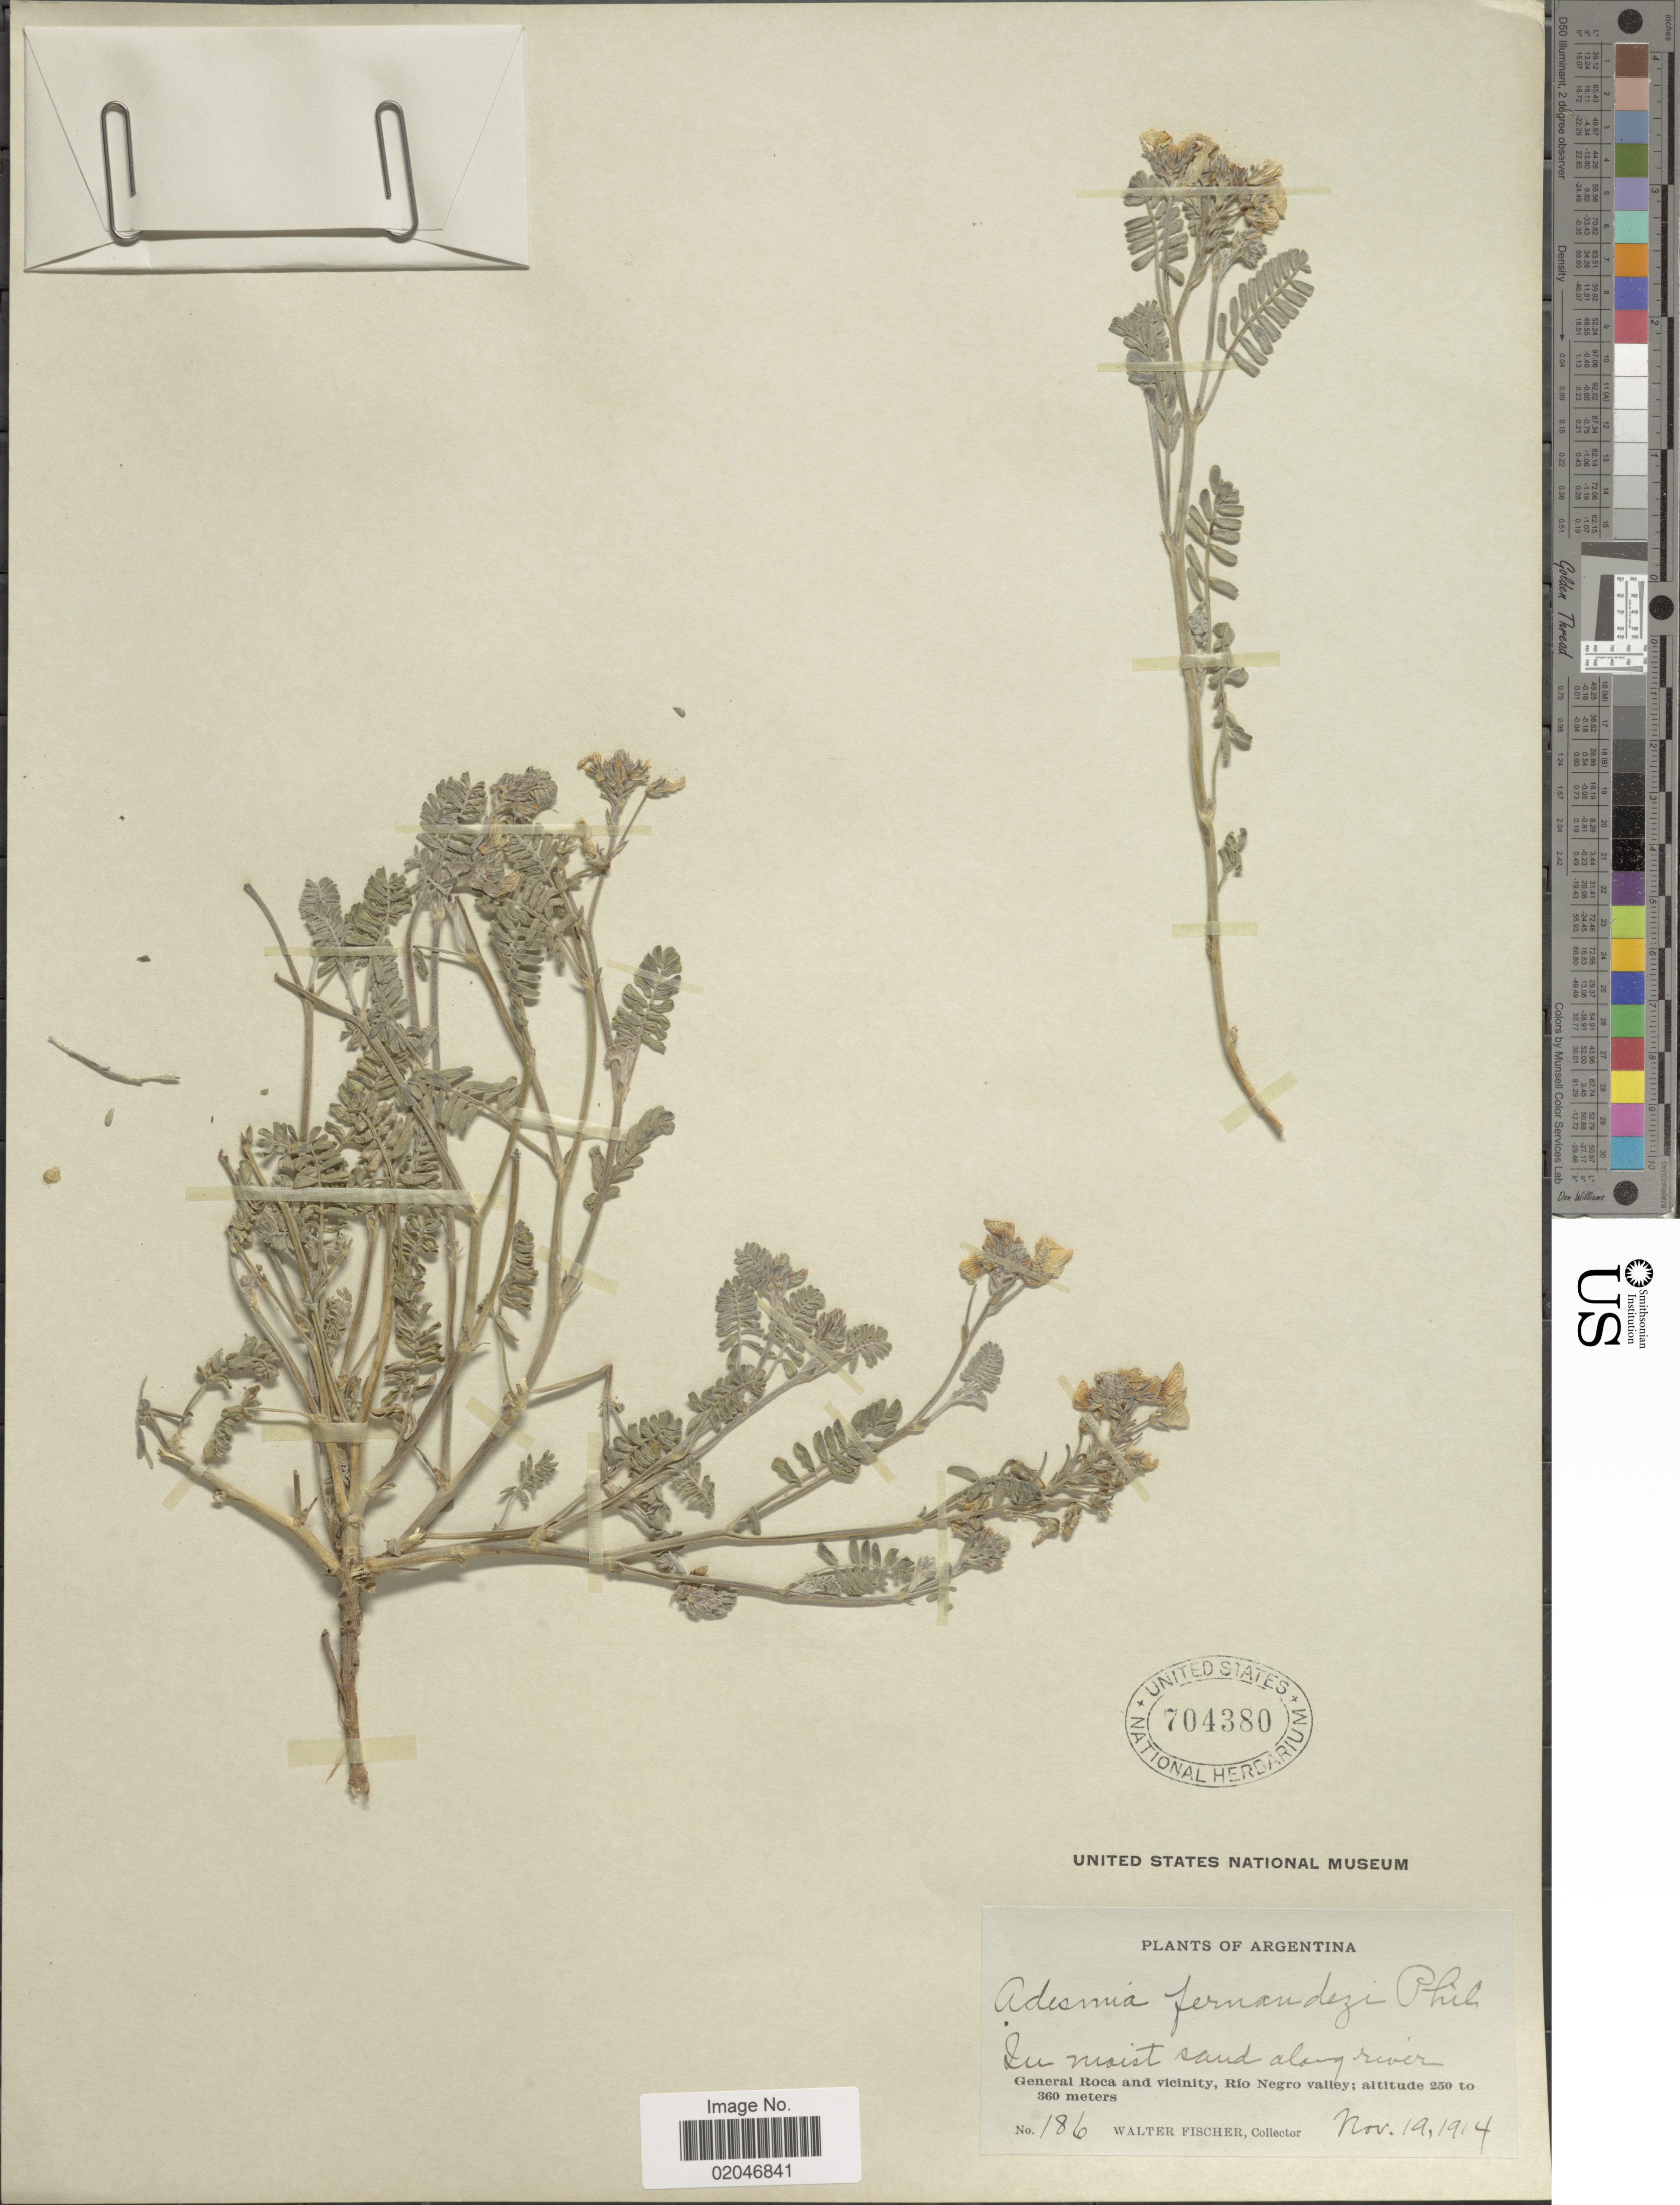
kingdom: Plantae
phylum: Tracheophyta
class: Magnoliopsida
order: Fabales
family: Fabaceae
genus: Adesmia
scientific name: Adesmia corymbosa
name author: Clos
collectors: W. Fischer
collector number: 186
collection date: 1914-11-19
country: Argentina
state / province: Rio Negro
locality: General Roca and Vicinity, Rio Negro Valley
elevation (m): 250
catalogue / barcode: US 704380